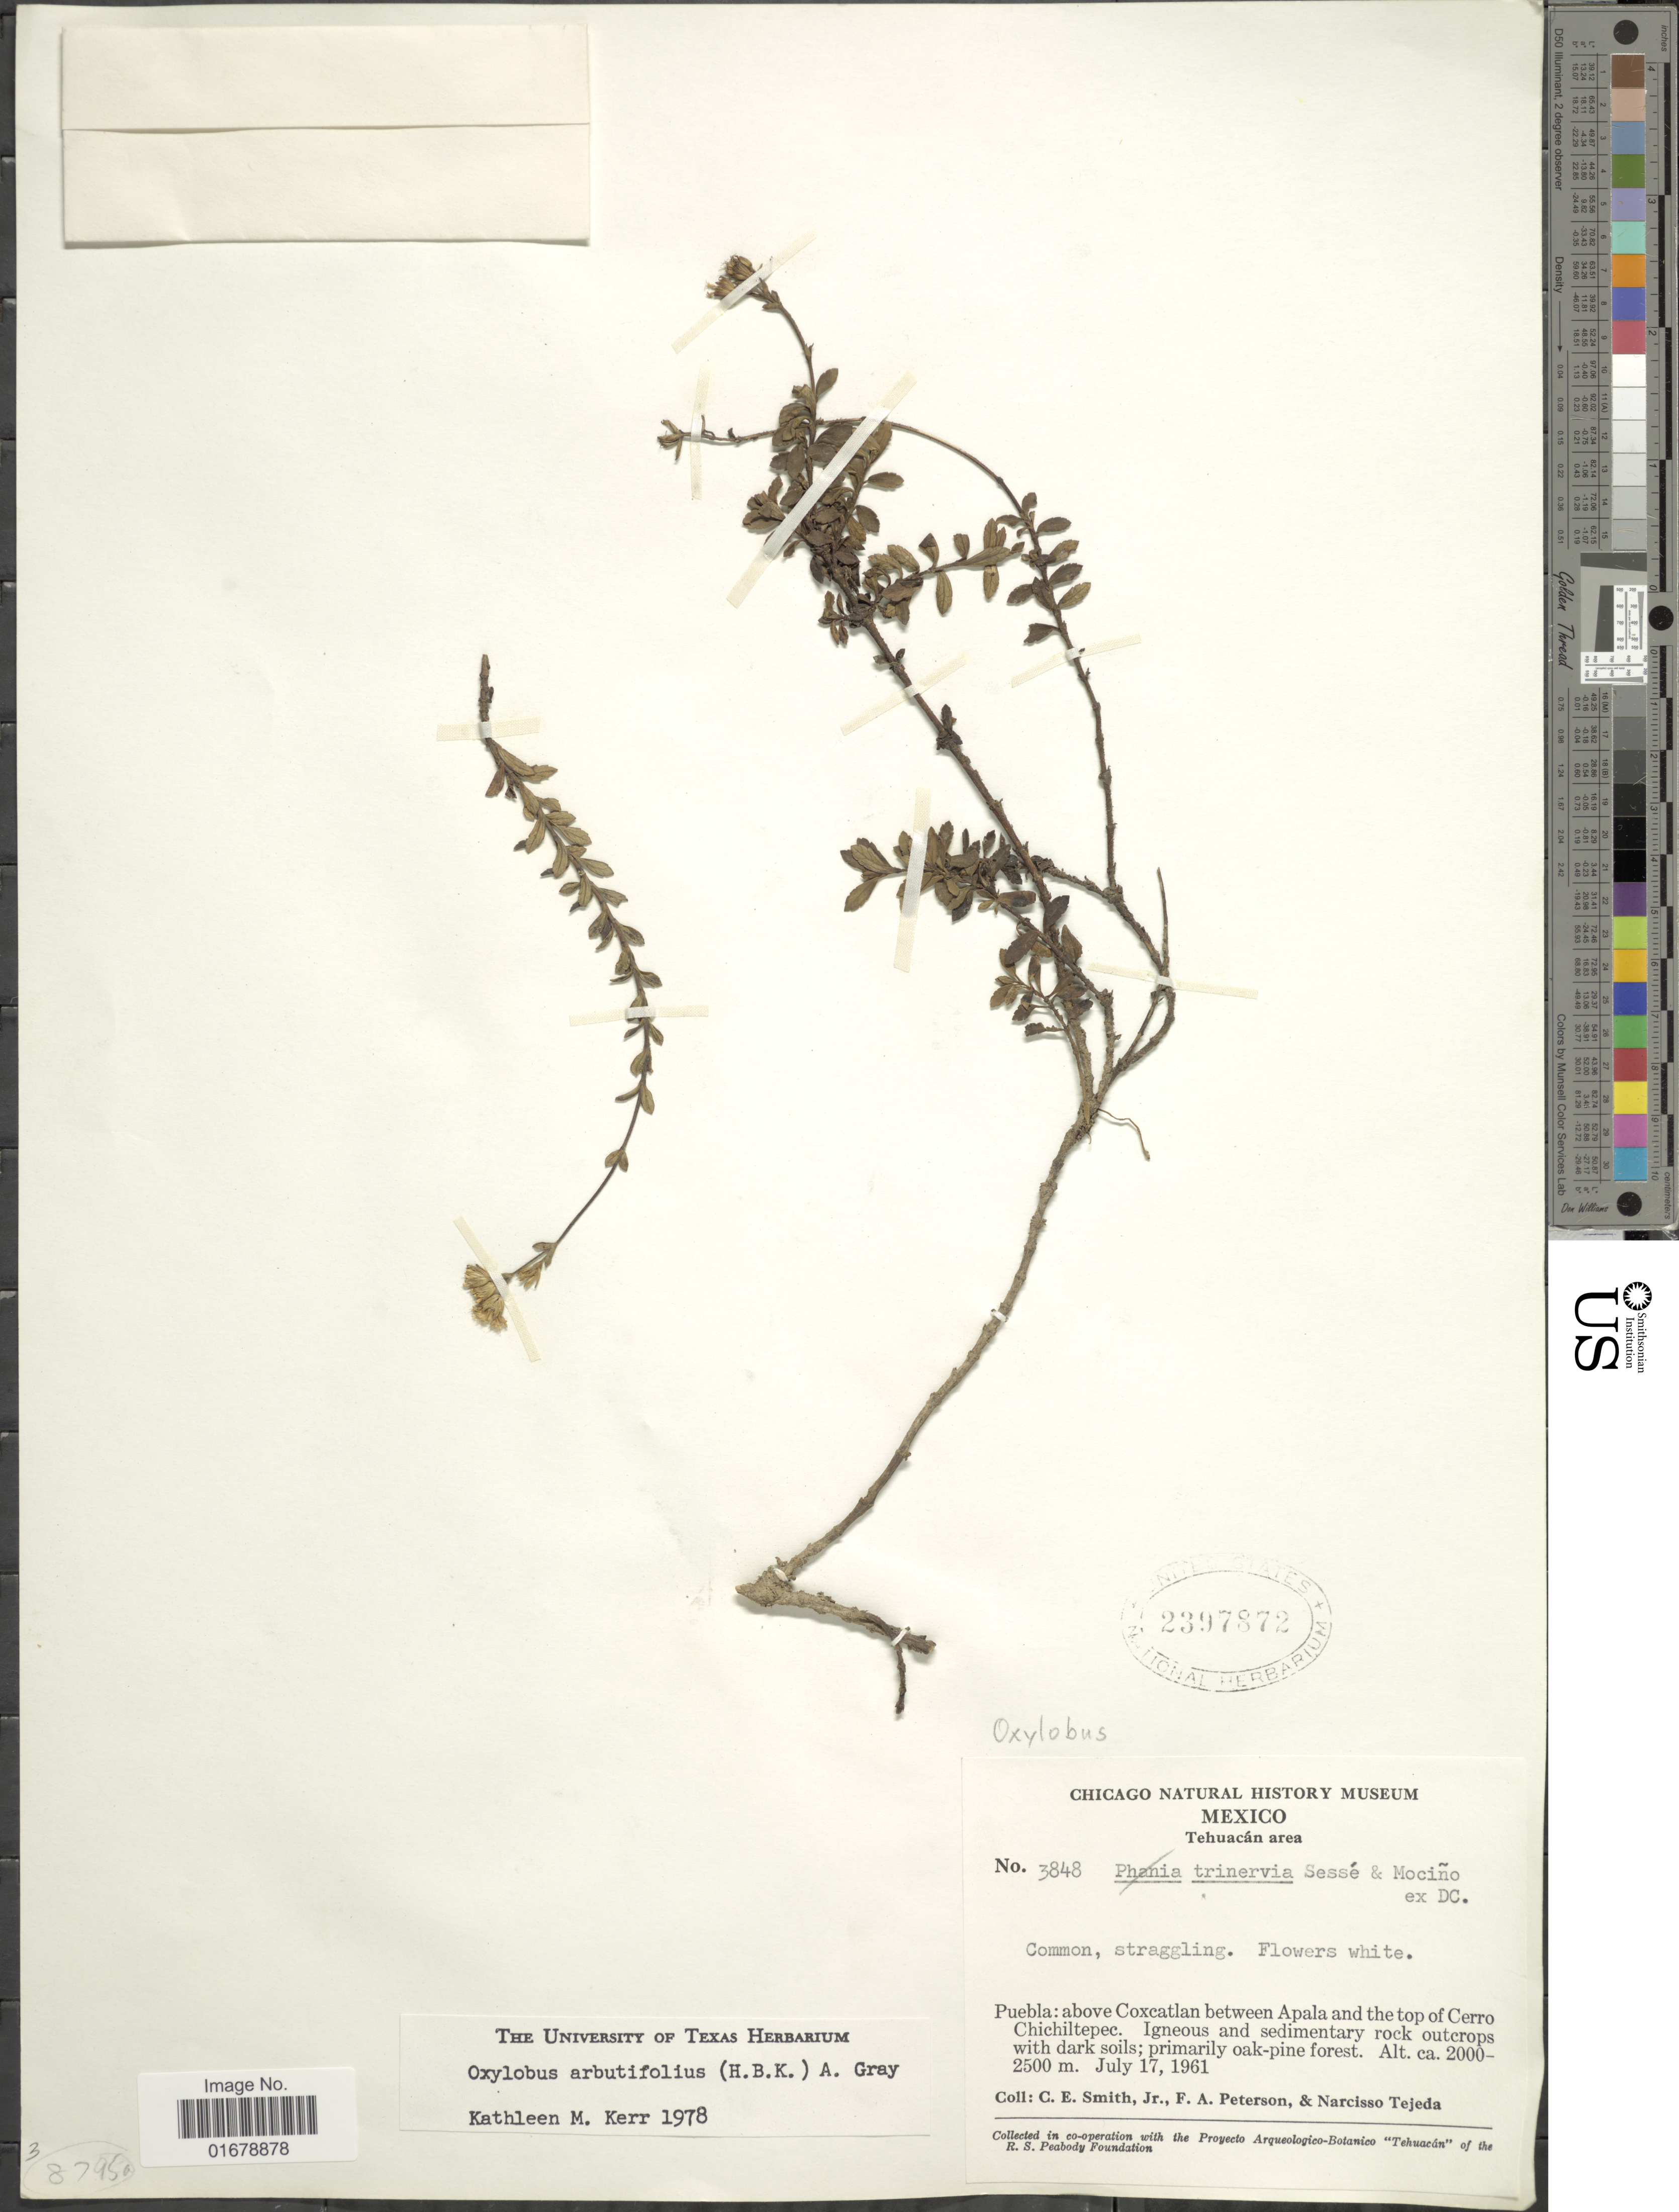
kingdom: Plantae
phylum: Tracheophyta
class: Magnoliopsida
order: Asterales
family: Asteraceae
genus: Oxylobus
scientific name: Oxylobus arbutifolius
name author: (Kunth) A. Gray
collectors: C. E. Smith Jr., F. A. Peterson & N. Tejeda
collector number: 3848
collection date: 1961-07-17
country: Mexico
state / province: Puebla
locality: Mexico. Tehuacan area. Puebla: above Coxcatlan between Apala and the top of Cerro Chichiltepec. primarly oak-pine forest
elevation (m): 2000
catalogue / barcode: US 2397872